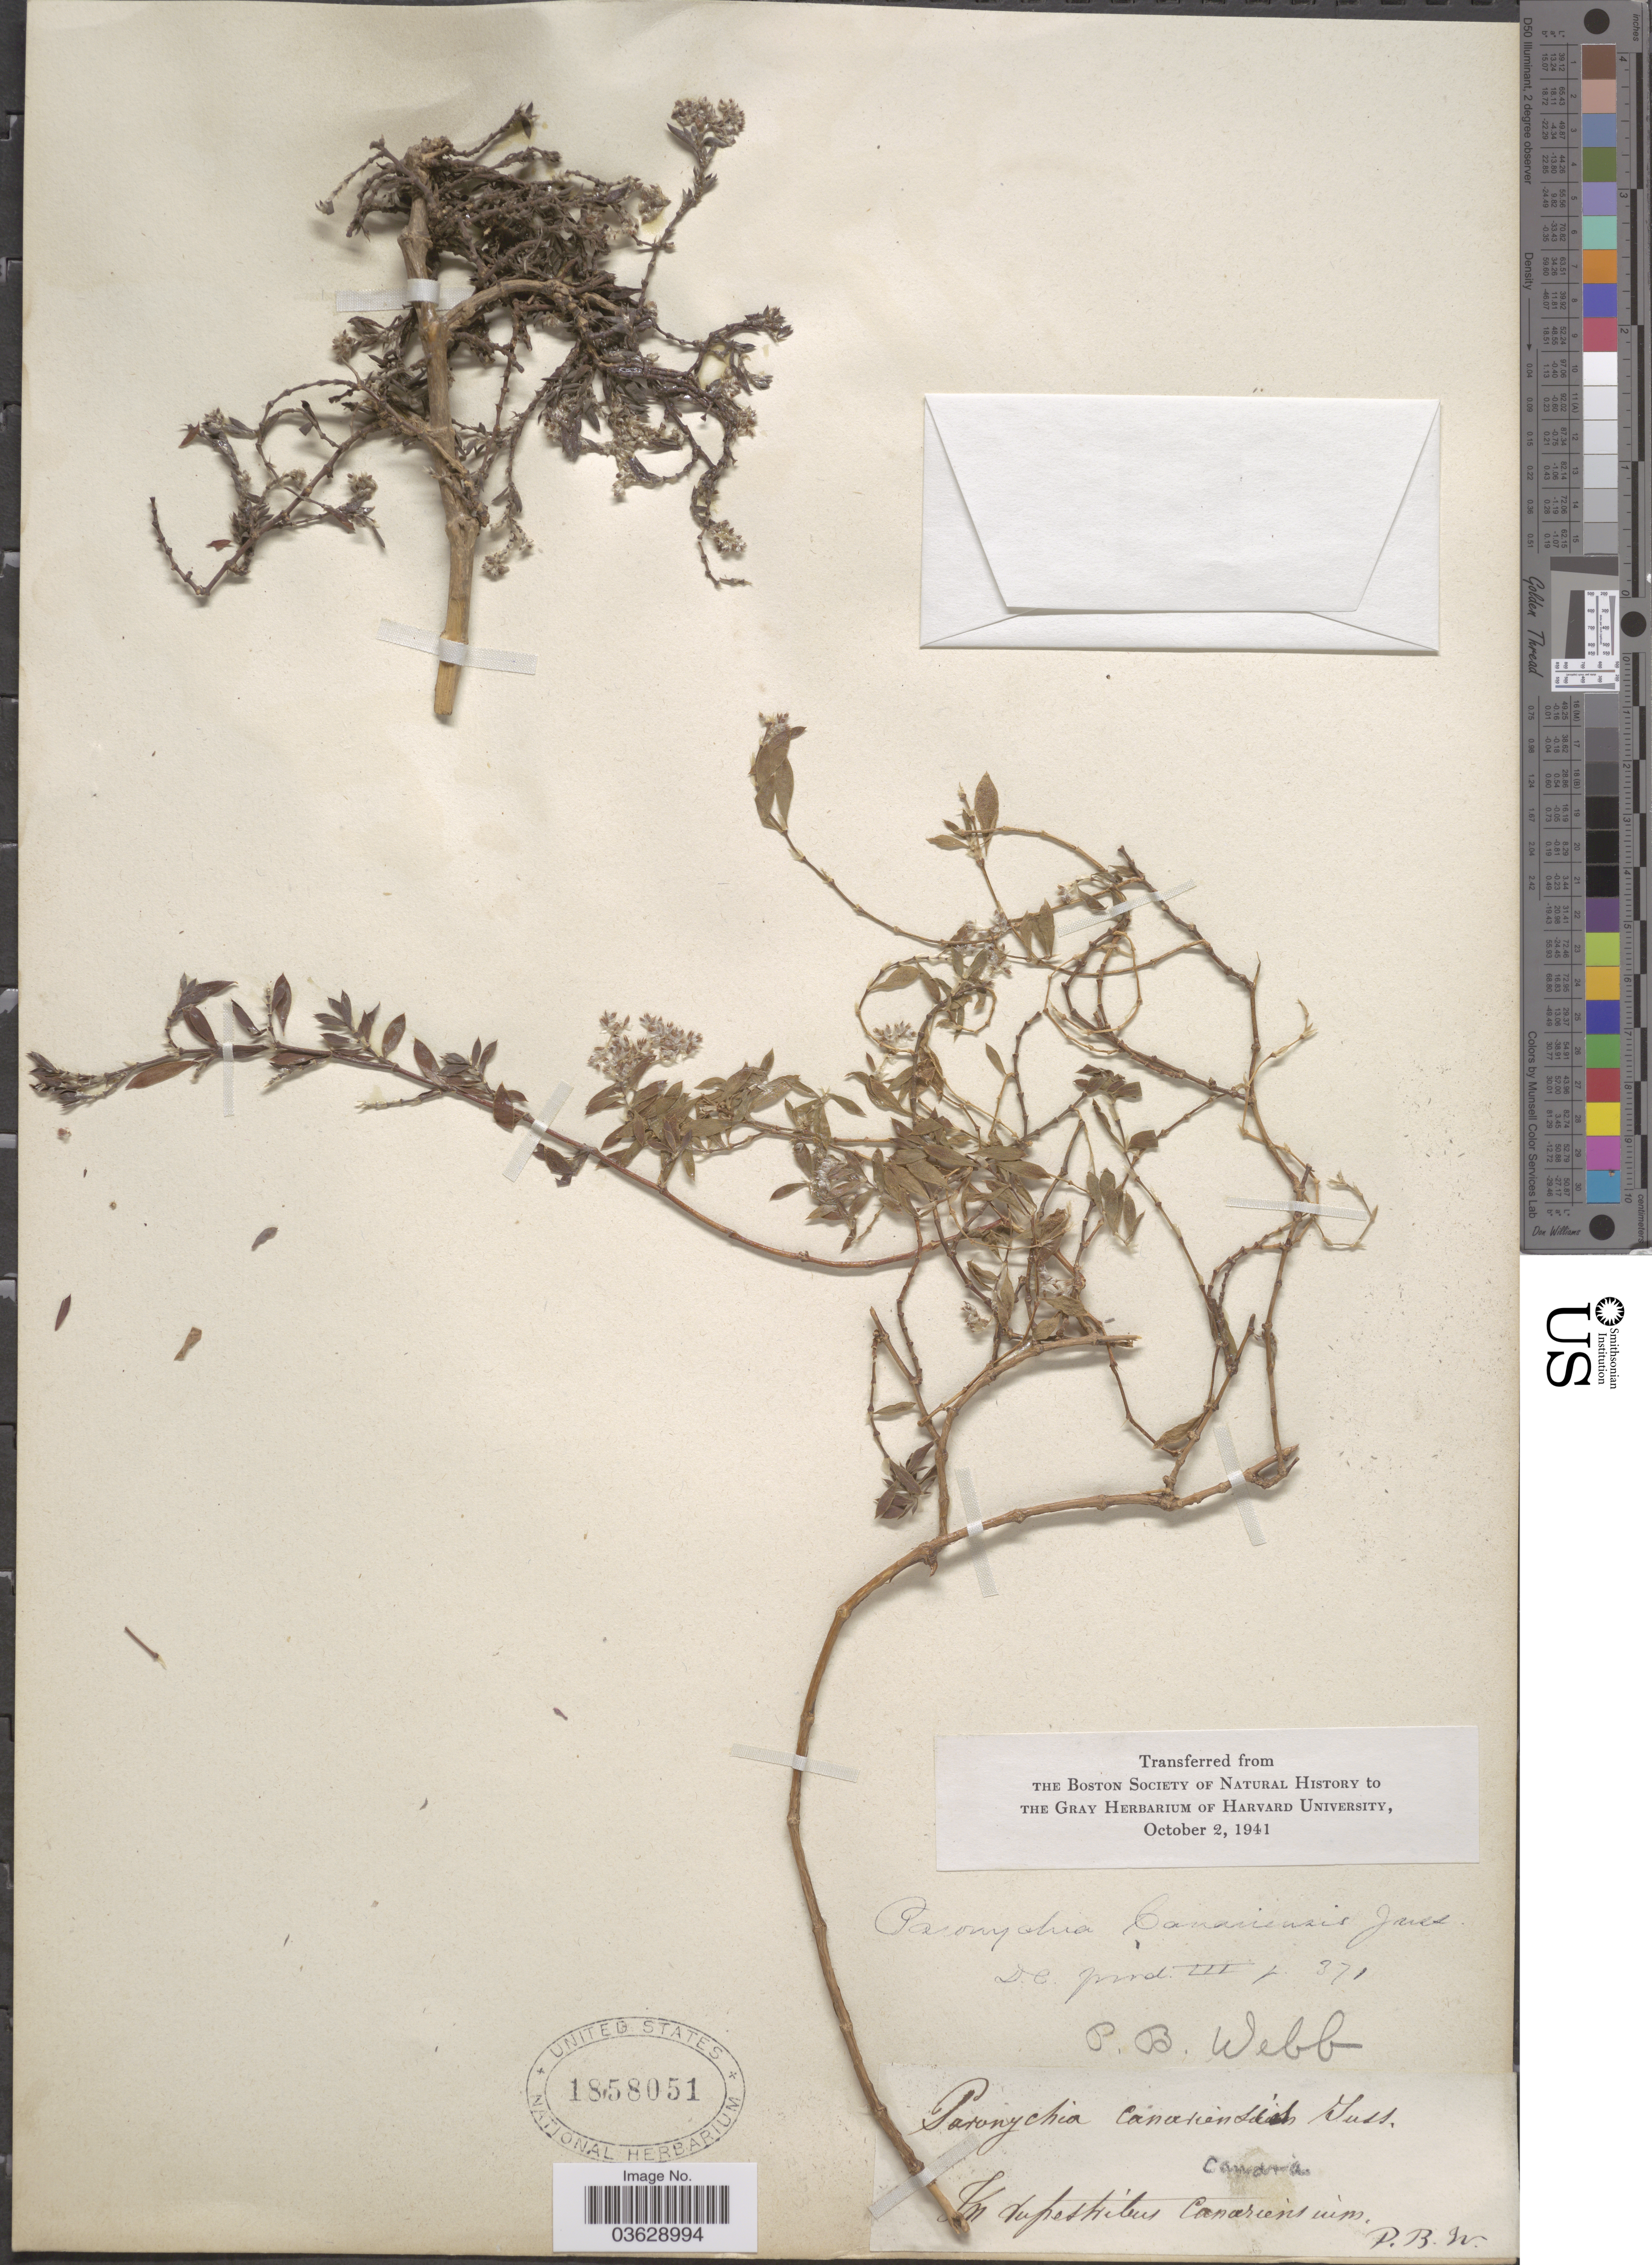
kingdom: Plantae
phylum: Tracheophyta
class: Magnoliopsida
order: Caryophyllales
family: Caryophyllaceae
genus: Paronychia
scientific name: Paronychia canariensis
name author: (L. f.) Link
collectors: P. B. Webb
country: Spain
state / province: Canarias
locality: In rupestribus Canariensuim. Canaria.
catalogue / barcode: US 1858051